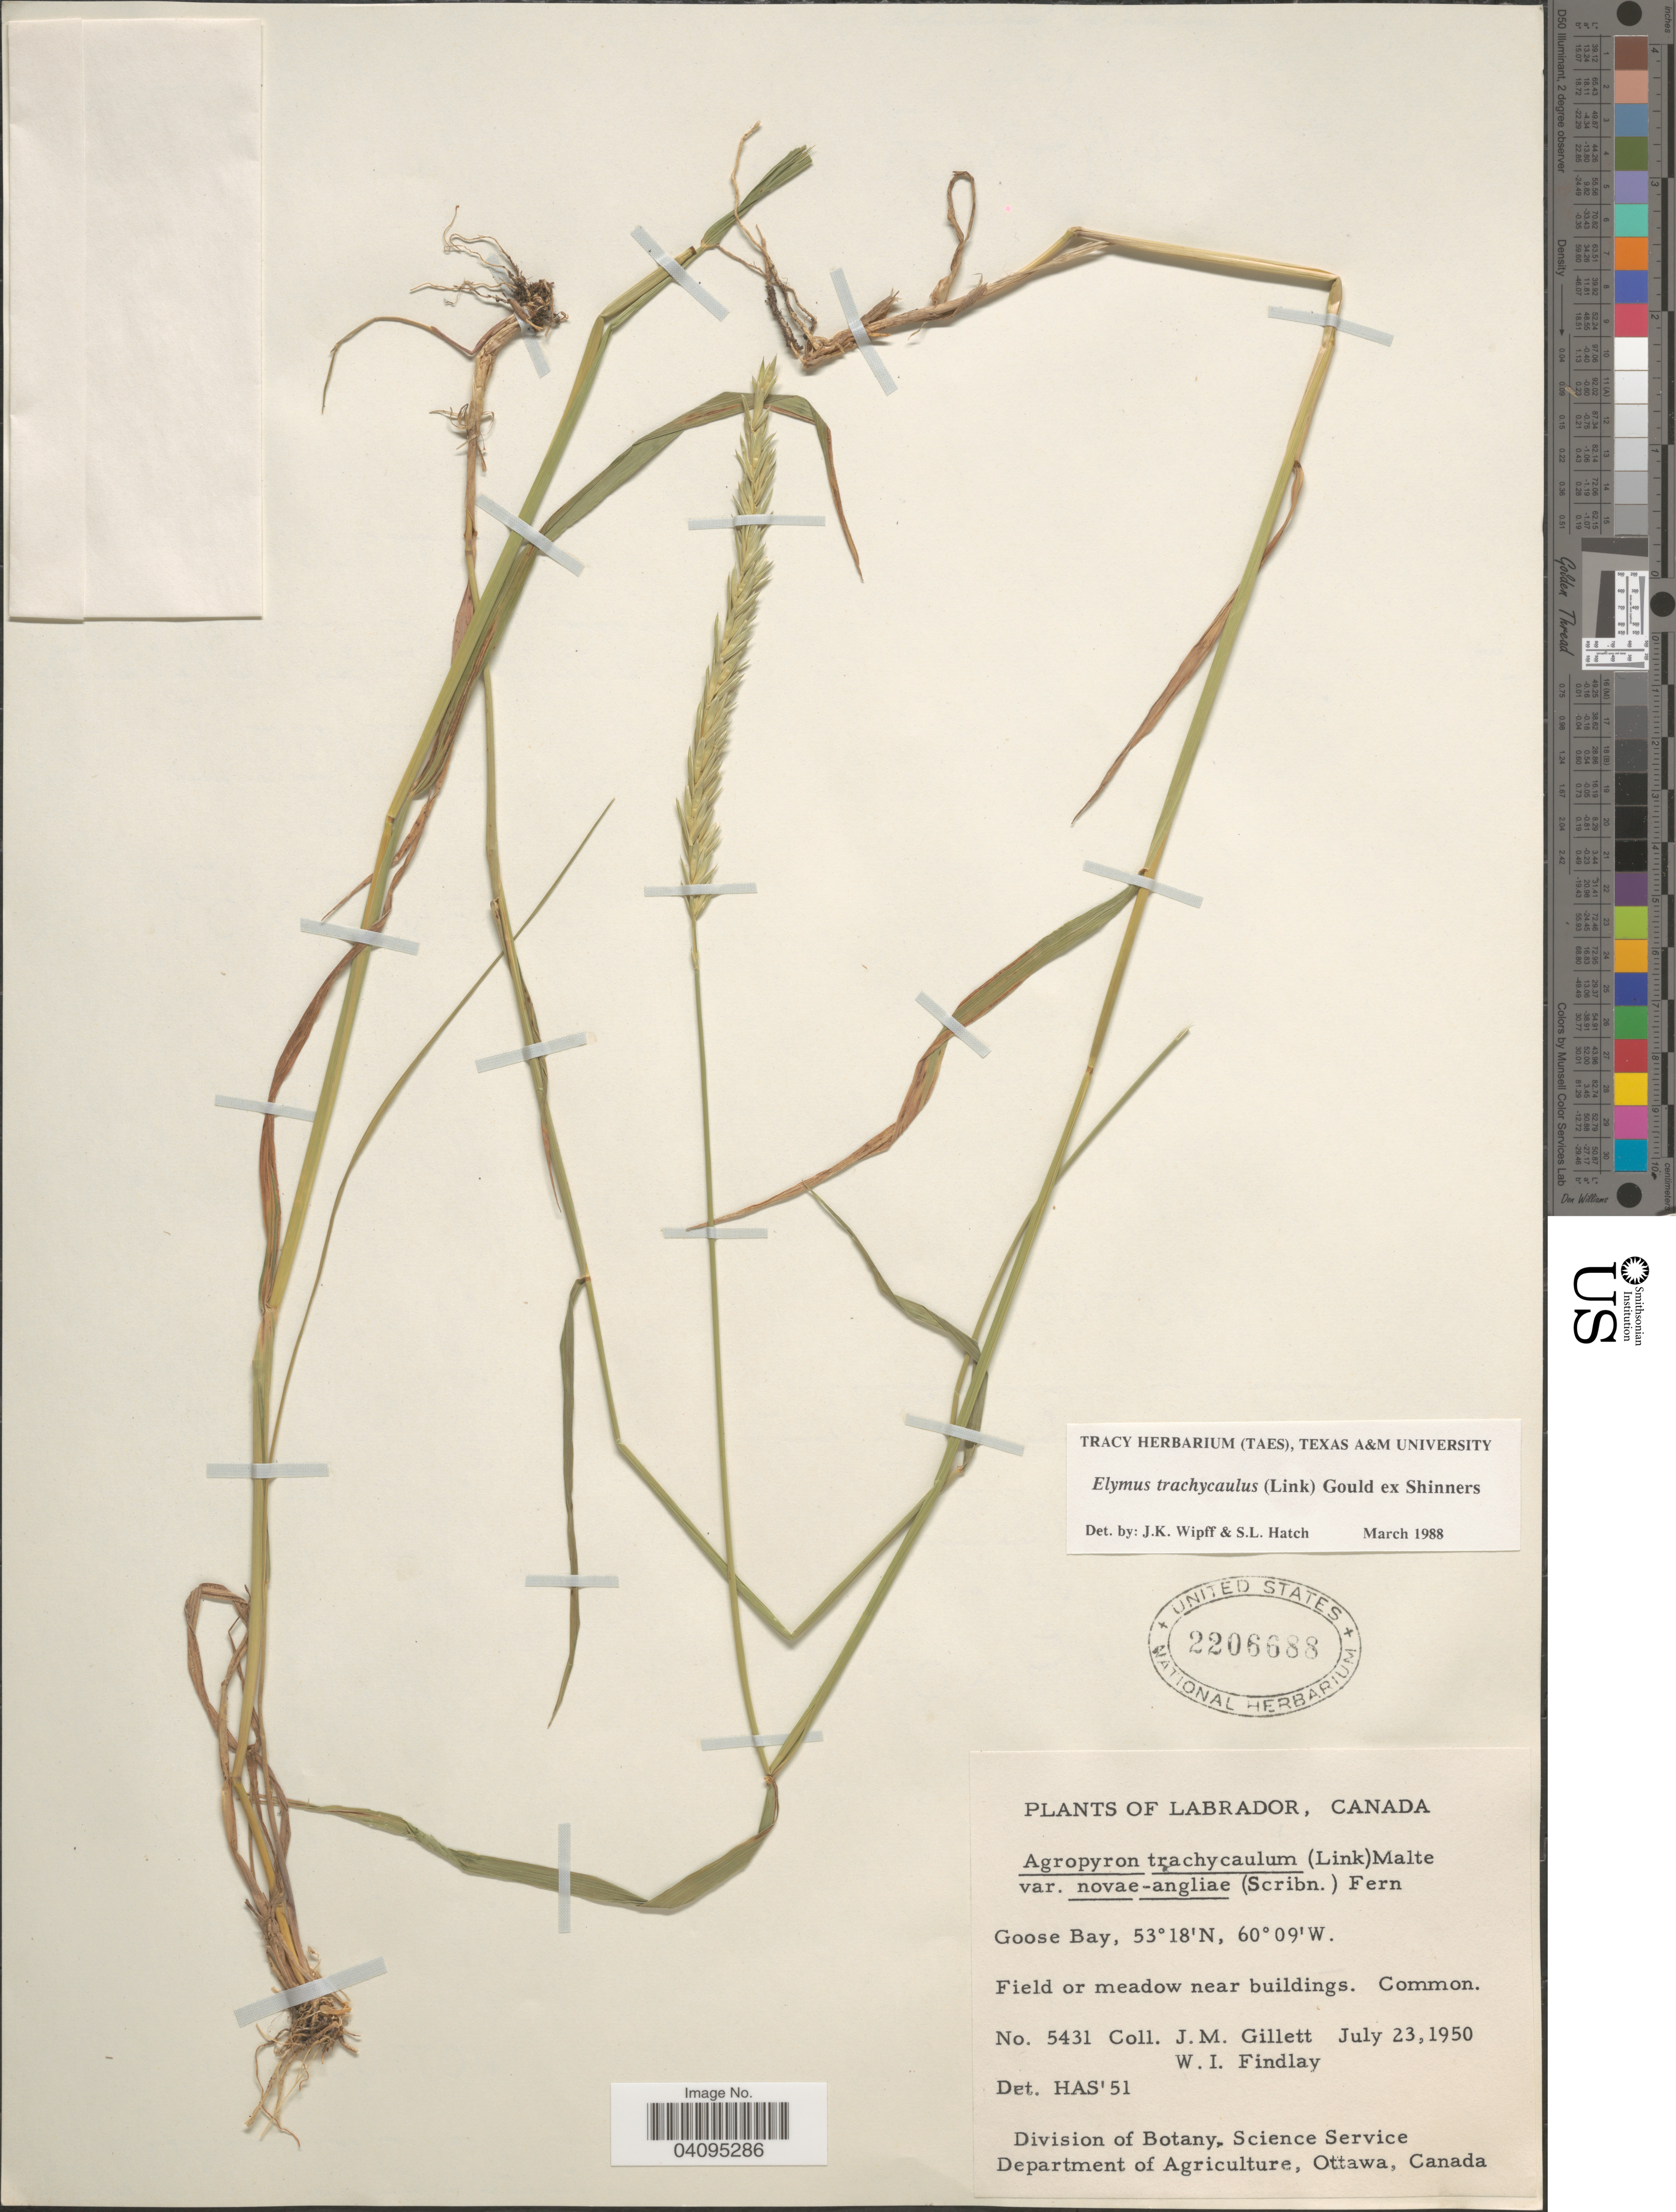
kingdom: Plantae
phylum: Tracheophyta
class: Liliopsida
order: Poales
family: Poaceae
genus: Elymus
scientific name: Elymus trachycaulus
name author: (Link) Gould ex Shinners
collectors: J. M. Gillett & W. Findlay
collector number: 5431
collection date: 1950-07-23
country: Canada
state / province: Newfoundland and Labrador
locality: Labrador. Goose Bay.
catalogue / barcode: US 2206688